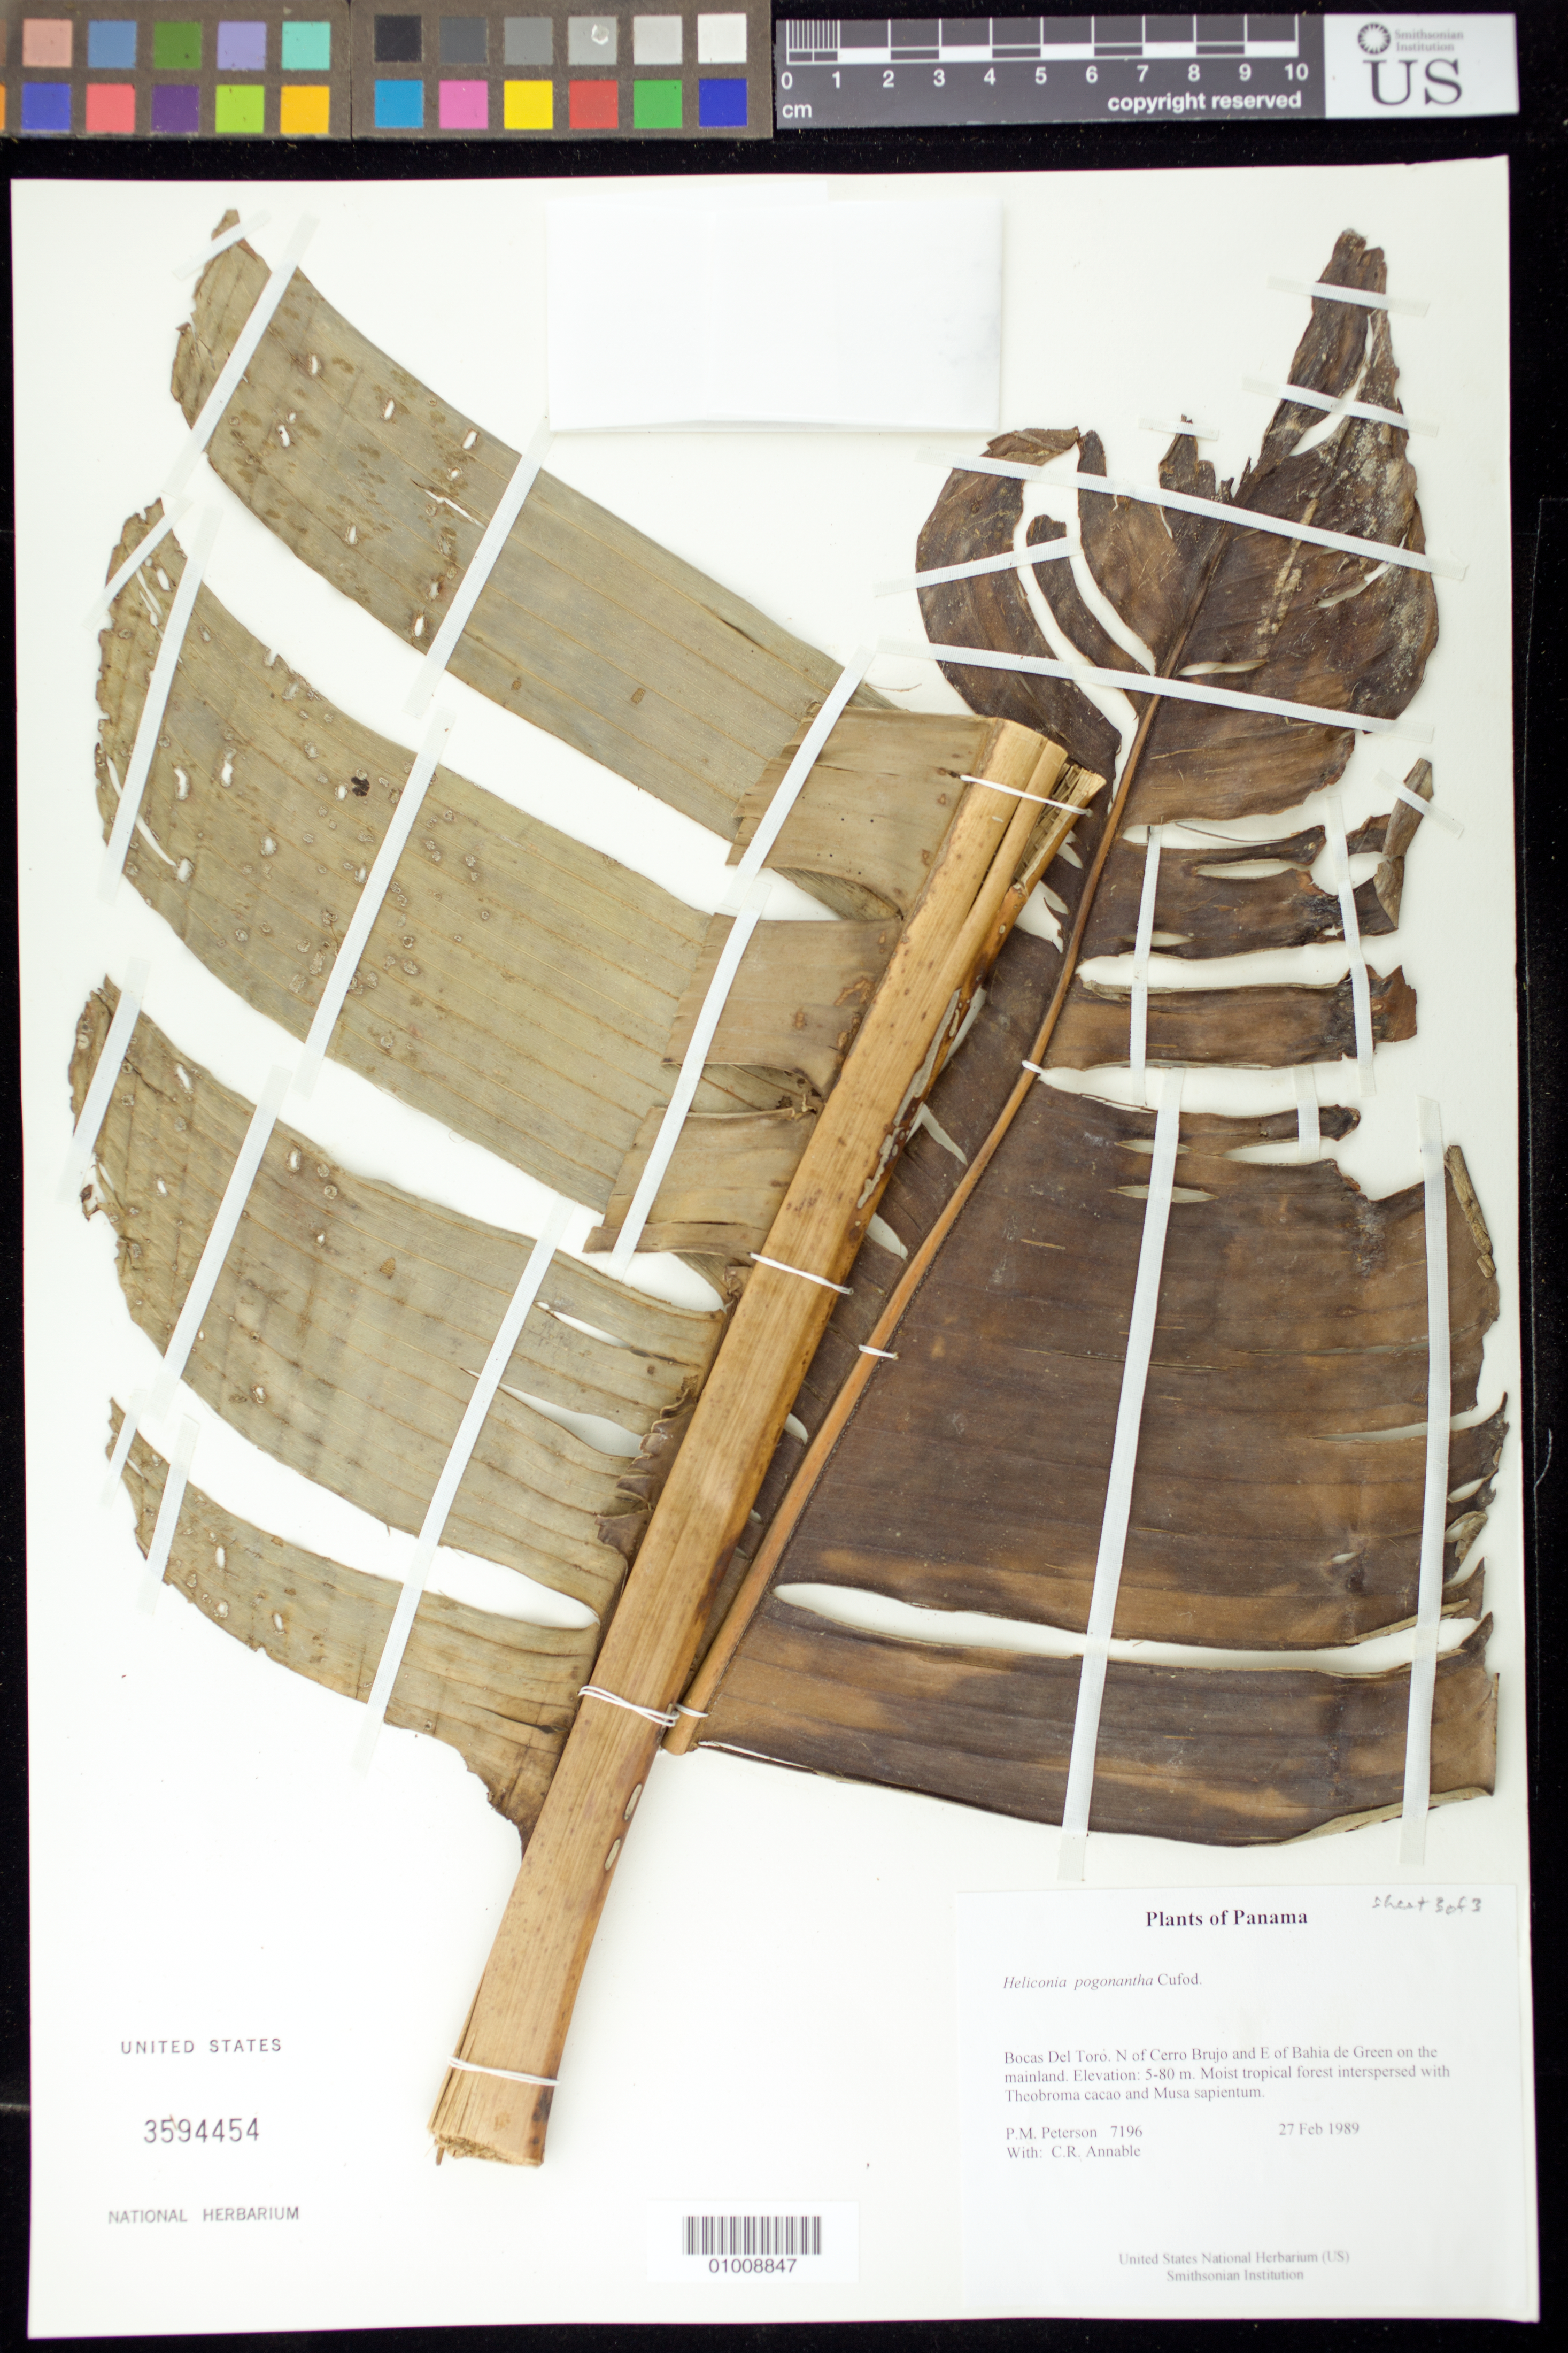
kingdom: Plantae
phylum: Tracheophyta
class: Liliopsida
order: Zingiberales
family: Heliconiaceae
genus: Heliconia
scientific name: Heliconia pogonantha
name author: Cufod.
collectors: P. M. Peterson & C. R. Annable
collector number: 07196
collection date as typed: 27 Feb 1989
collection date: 1989-02-27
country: Panama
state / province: Bocas del Toro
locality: N of Cerro Brujo and E of Bahia de Green on the mainland.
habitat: Moist tropical forest interspersed with Theobroma cacao and Musa sapientum.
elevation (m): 5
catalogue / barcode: US 3594454